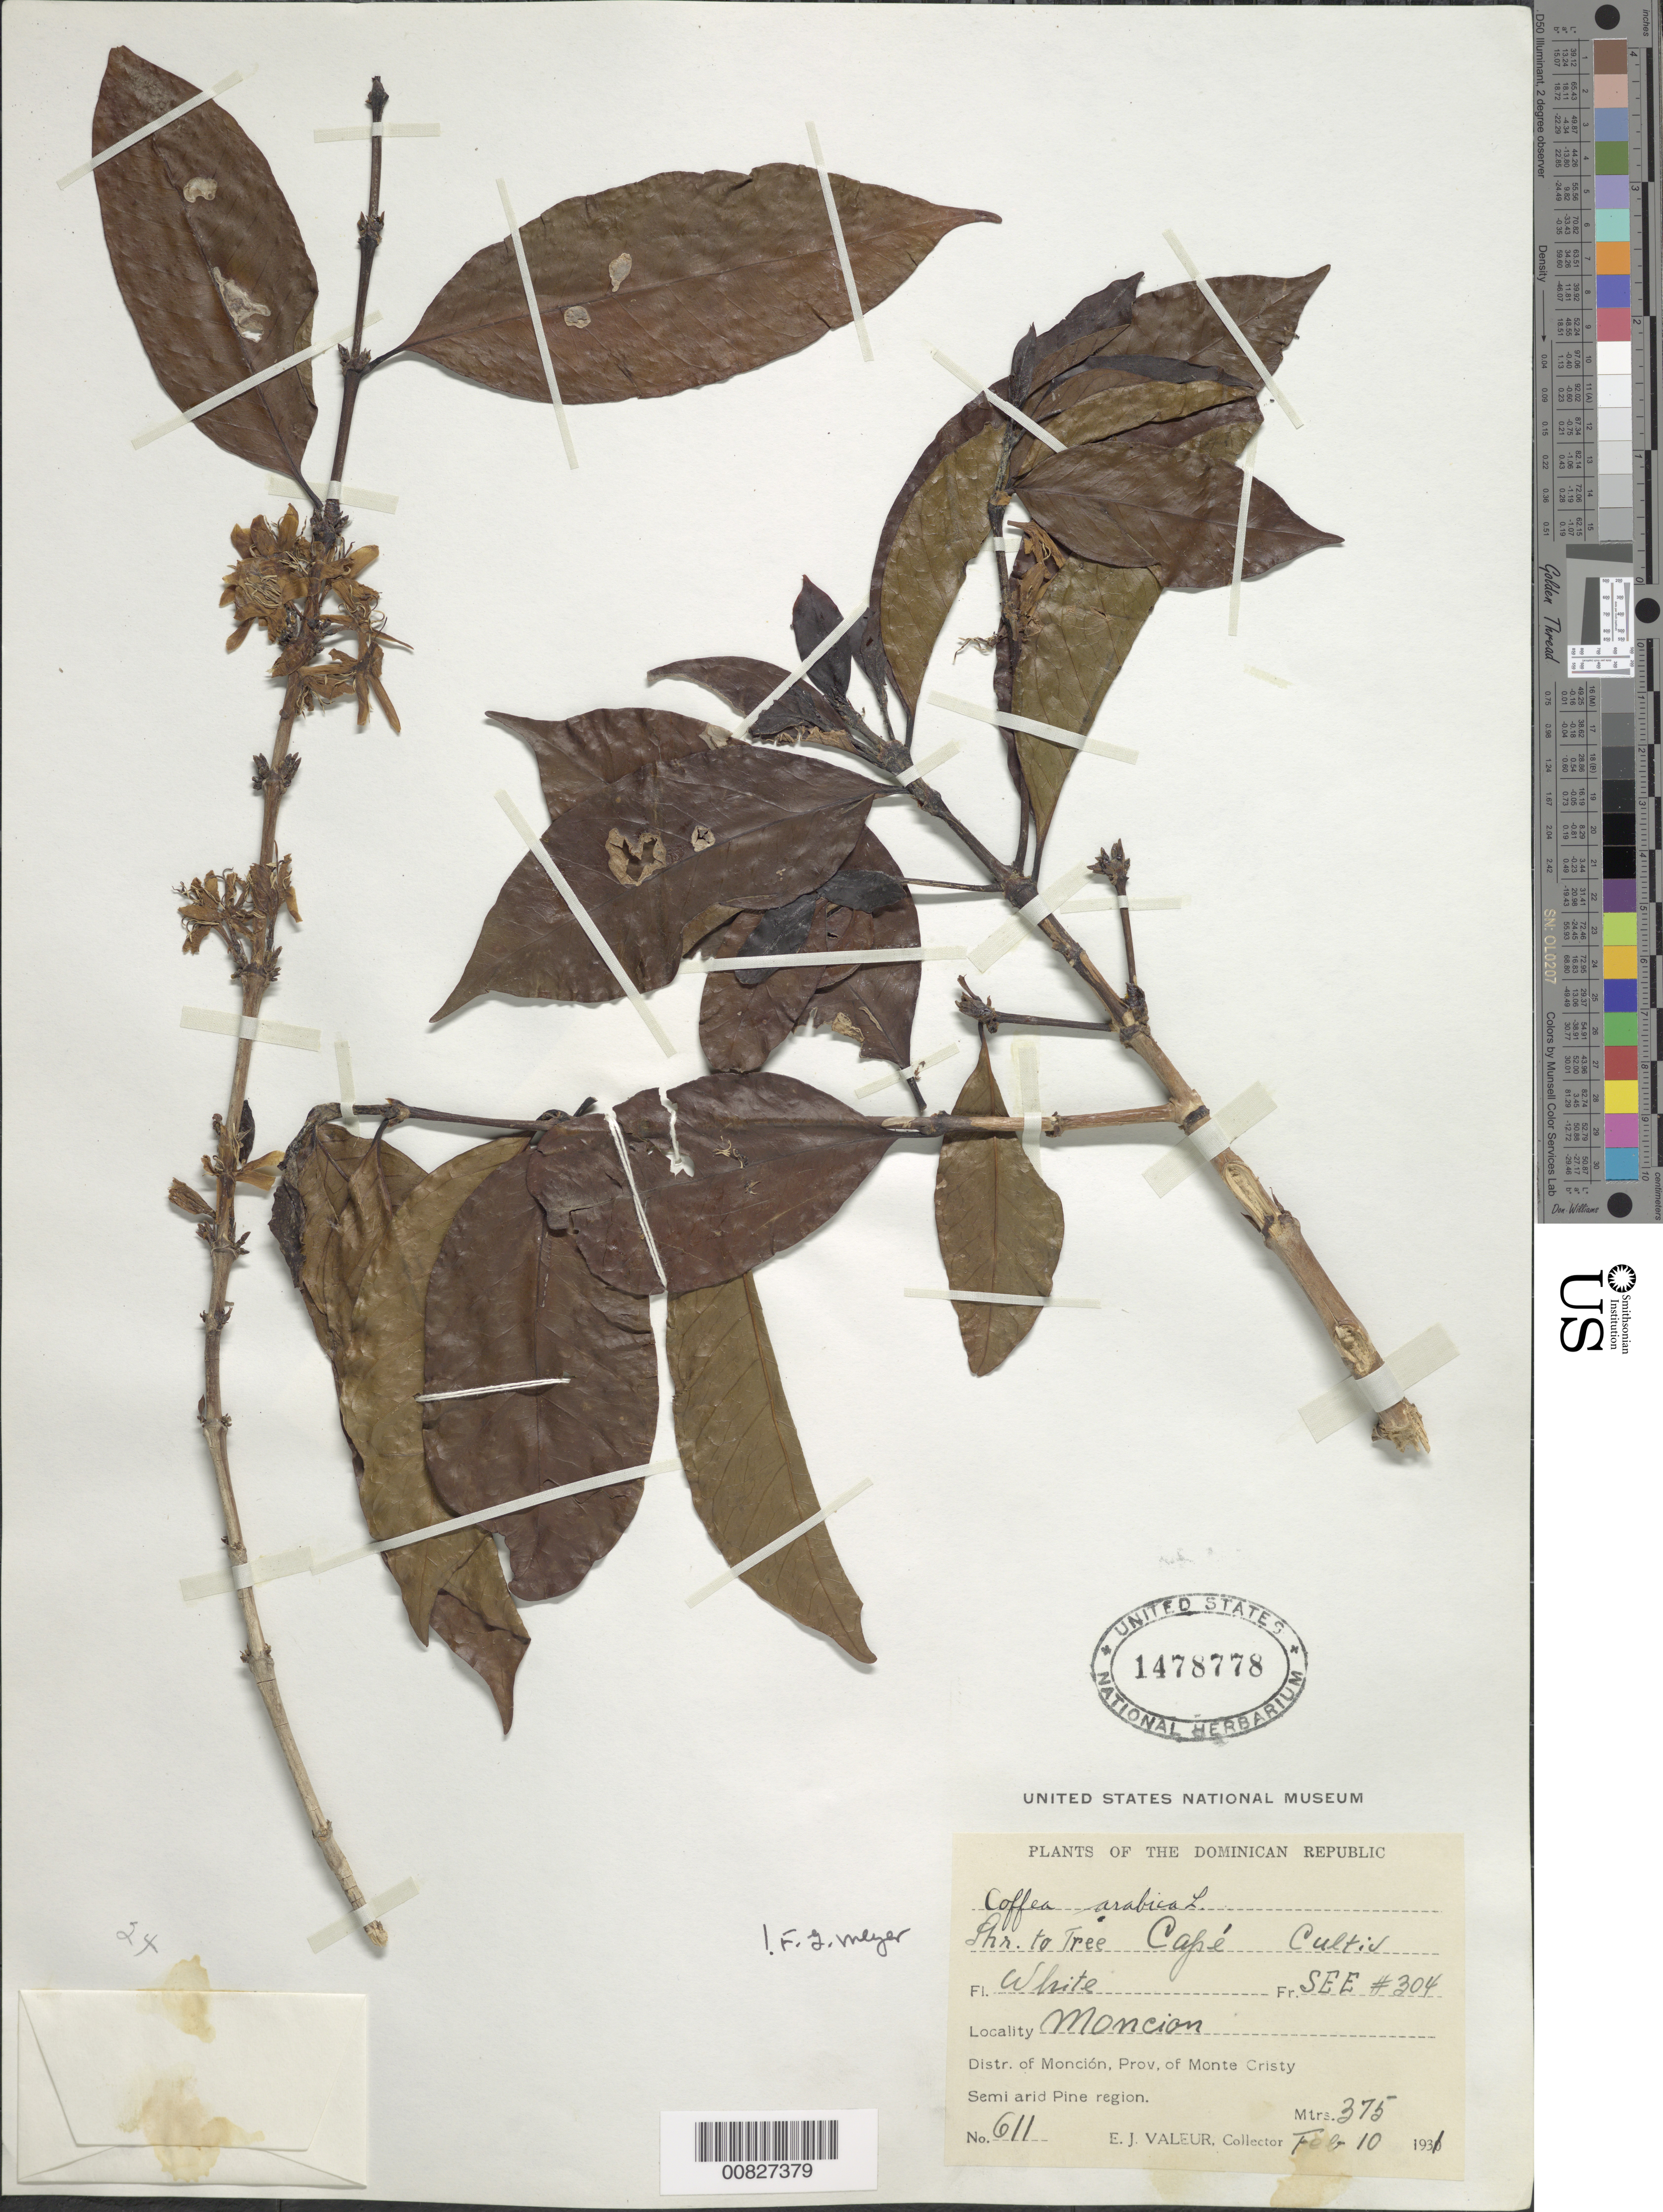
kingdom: Plantae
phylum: Tracheophyta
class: Magnoliopsida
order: Gentianales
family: Rubiaceae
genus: Coffea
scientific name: Coffea arabica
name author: L.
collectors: E. Valeur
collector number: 611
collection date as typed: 10 Feb 1931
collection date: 1931-02-10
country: Dominican Republic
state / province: Monte Cristi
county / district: Monción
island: Hispaniola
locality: Moncion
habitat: Semi arid pine region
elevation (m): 375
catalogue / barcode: US 1478778